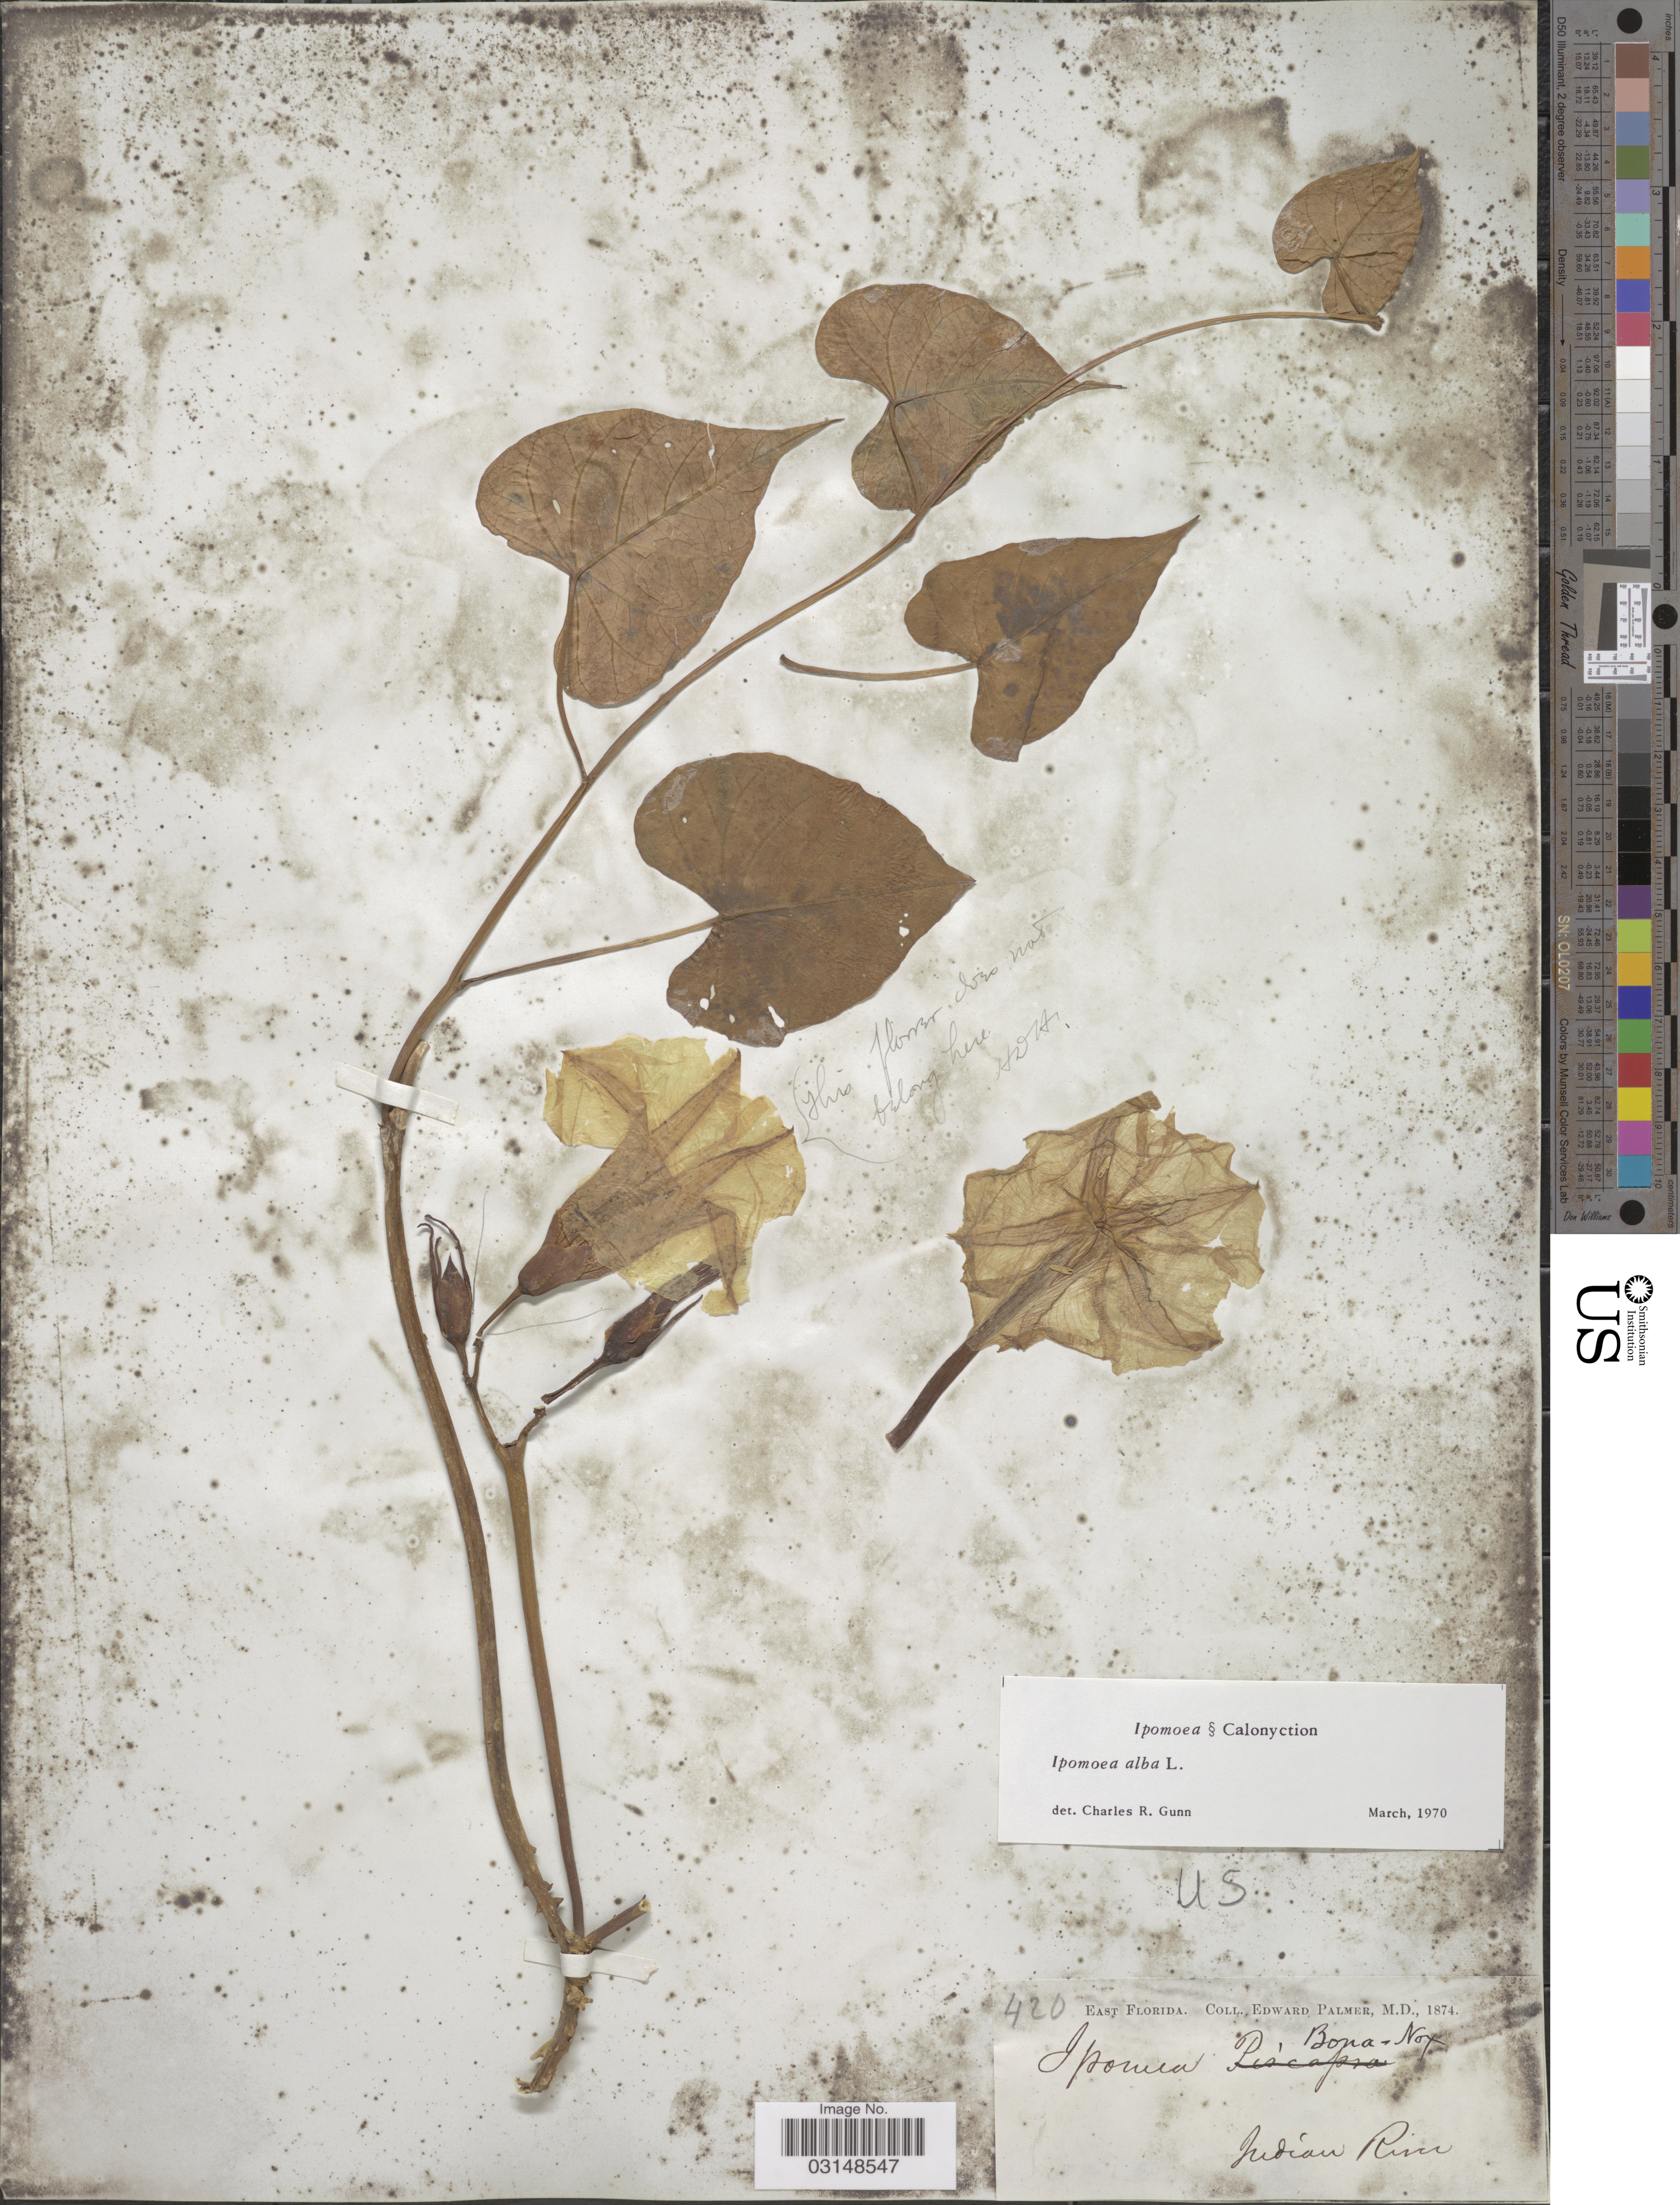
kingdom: Plantae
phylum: Tracheophyta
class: Magnoliopsida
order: Solanales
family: Convolvulaceae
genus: Ipomoea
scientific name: Ipomoea alba L.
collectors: E. Palmer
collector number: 420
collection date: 1874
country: United States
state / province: Florida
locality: East Florida, Indian River.